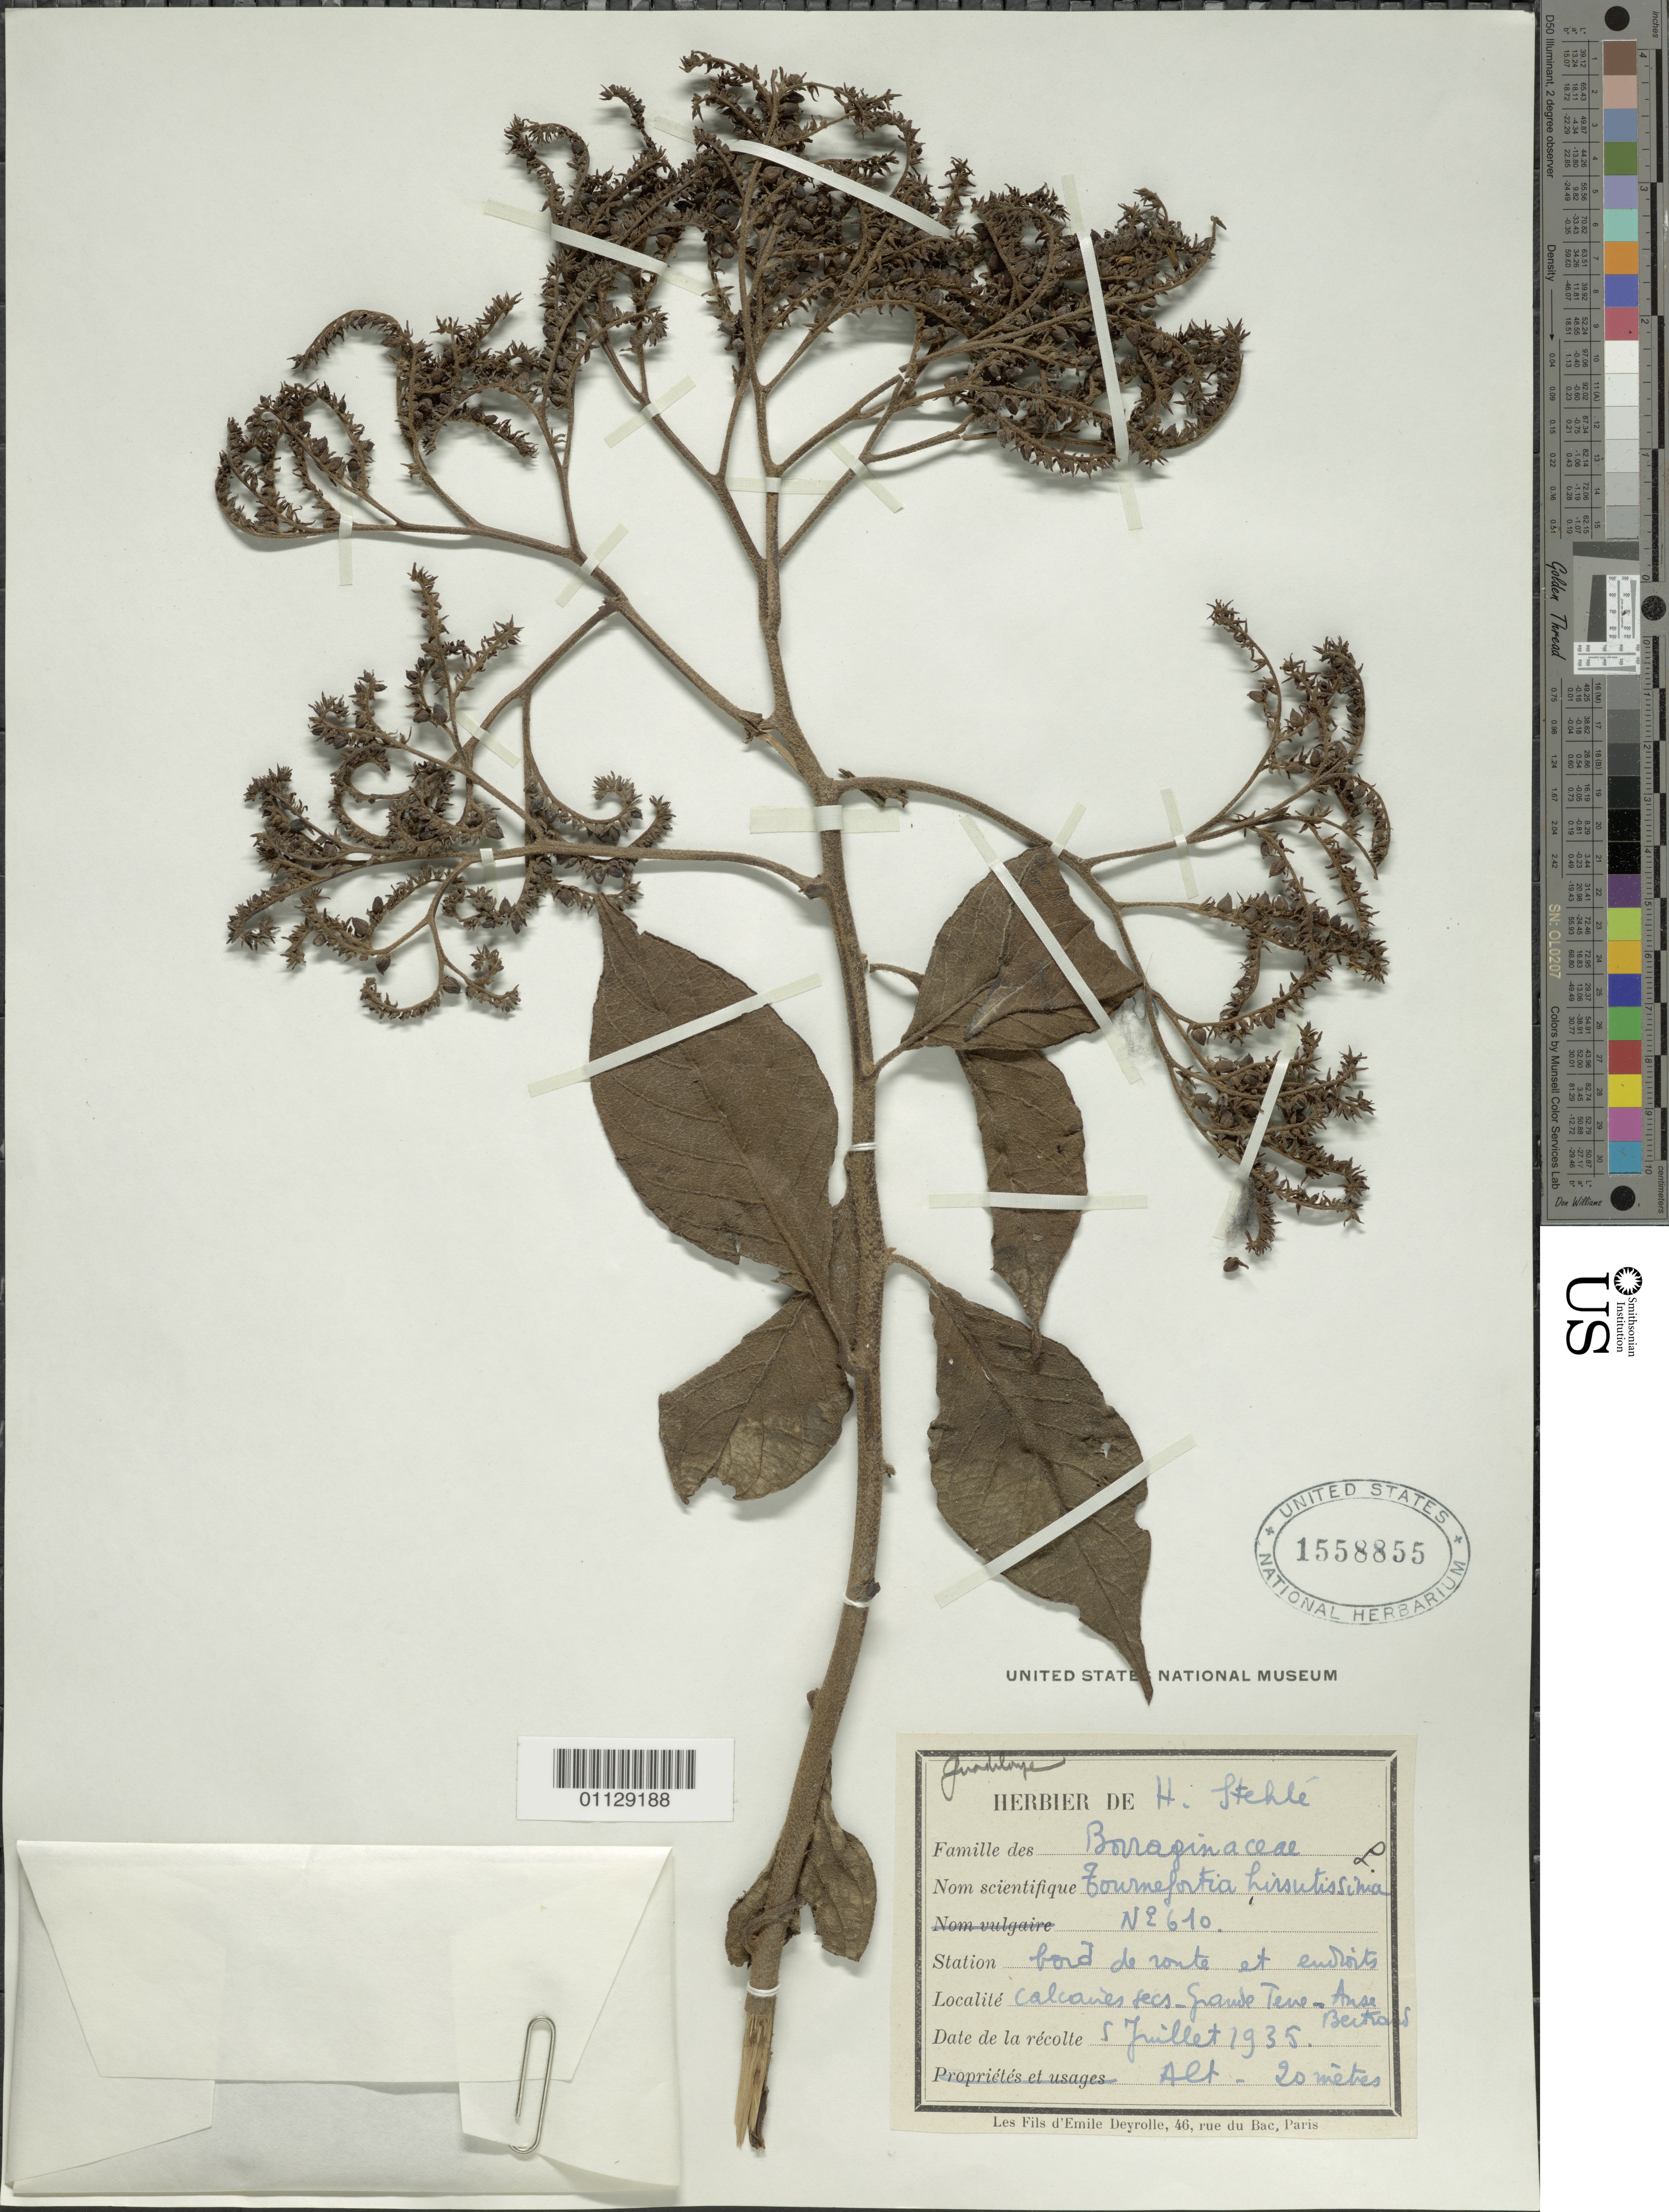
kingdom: Plantae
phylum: Tracheophyta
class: Magnoliopsida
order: Boraginales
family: Heliotropiaceae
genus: Tournefortia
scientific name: Tournefortia hirsutissima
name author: L.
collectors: H. Stehlé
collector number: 610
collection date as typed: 05 Jul 1935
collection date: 1935-07-05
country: Guadeloupe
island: Grande-Terre I.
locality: Calcares secs-Grande Terre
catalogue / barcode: US 1558855